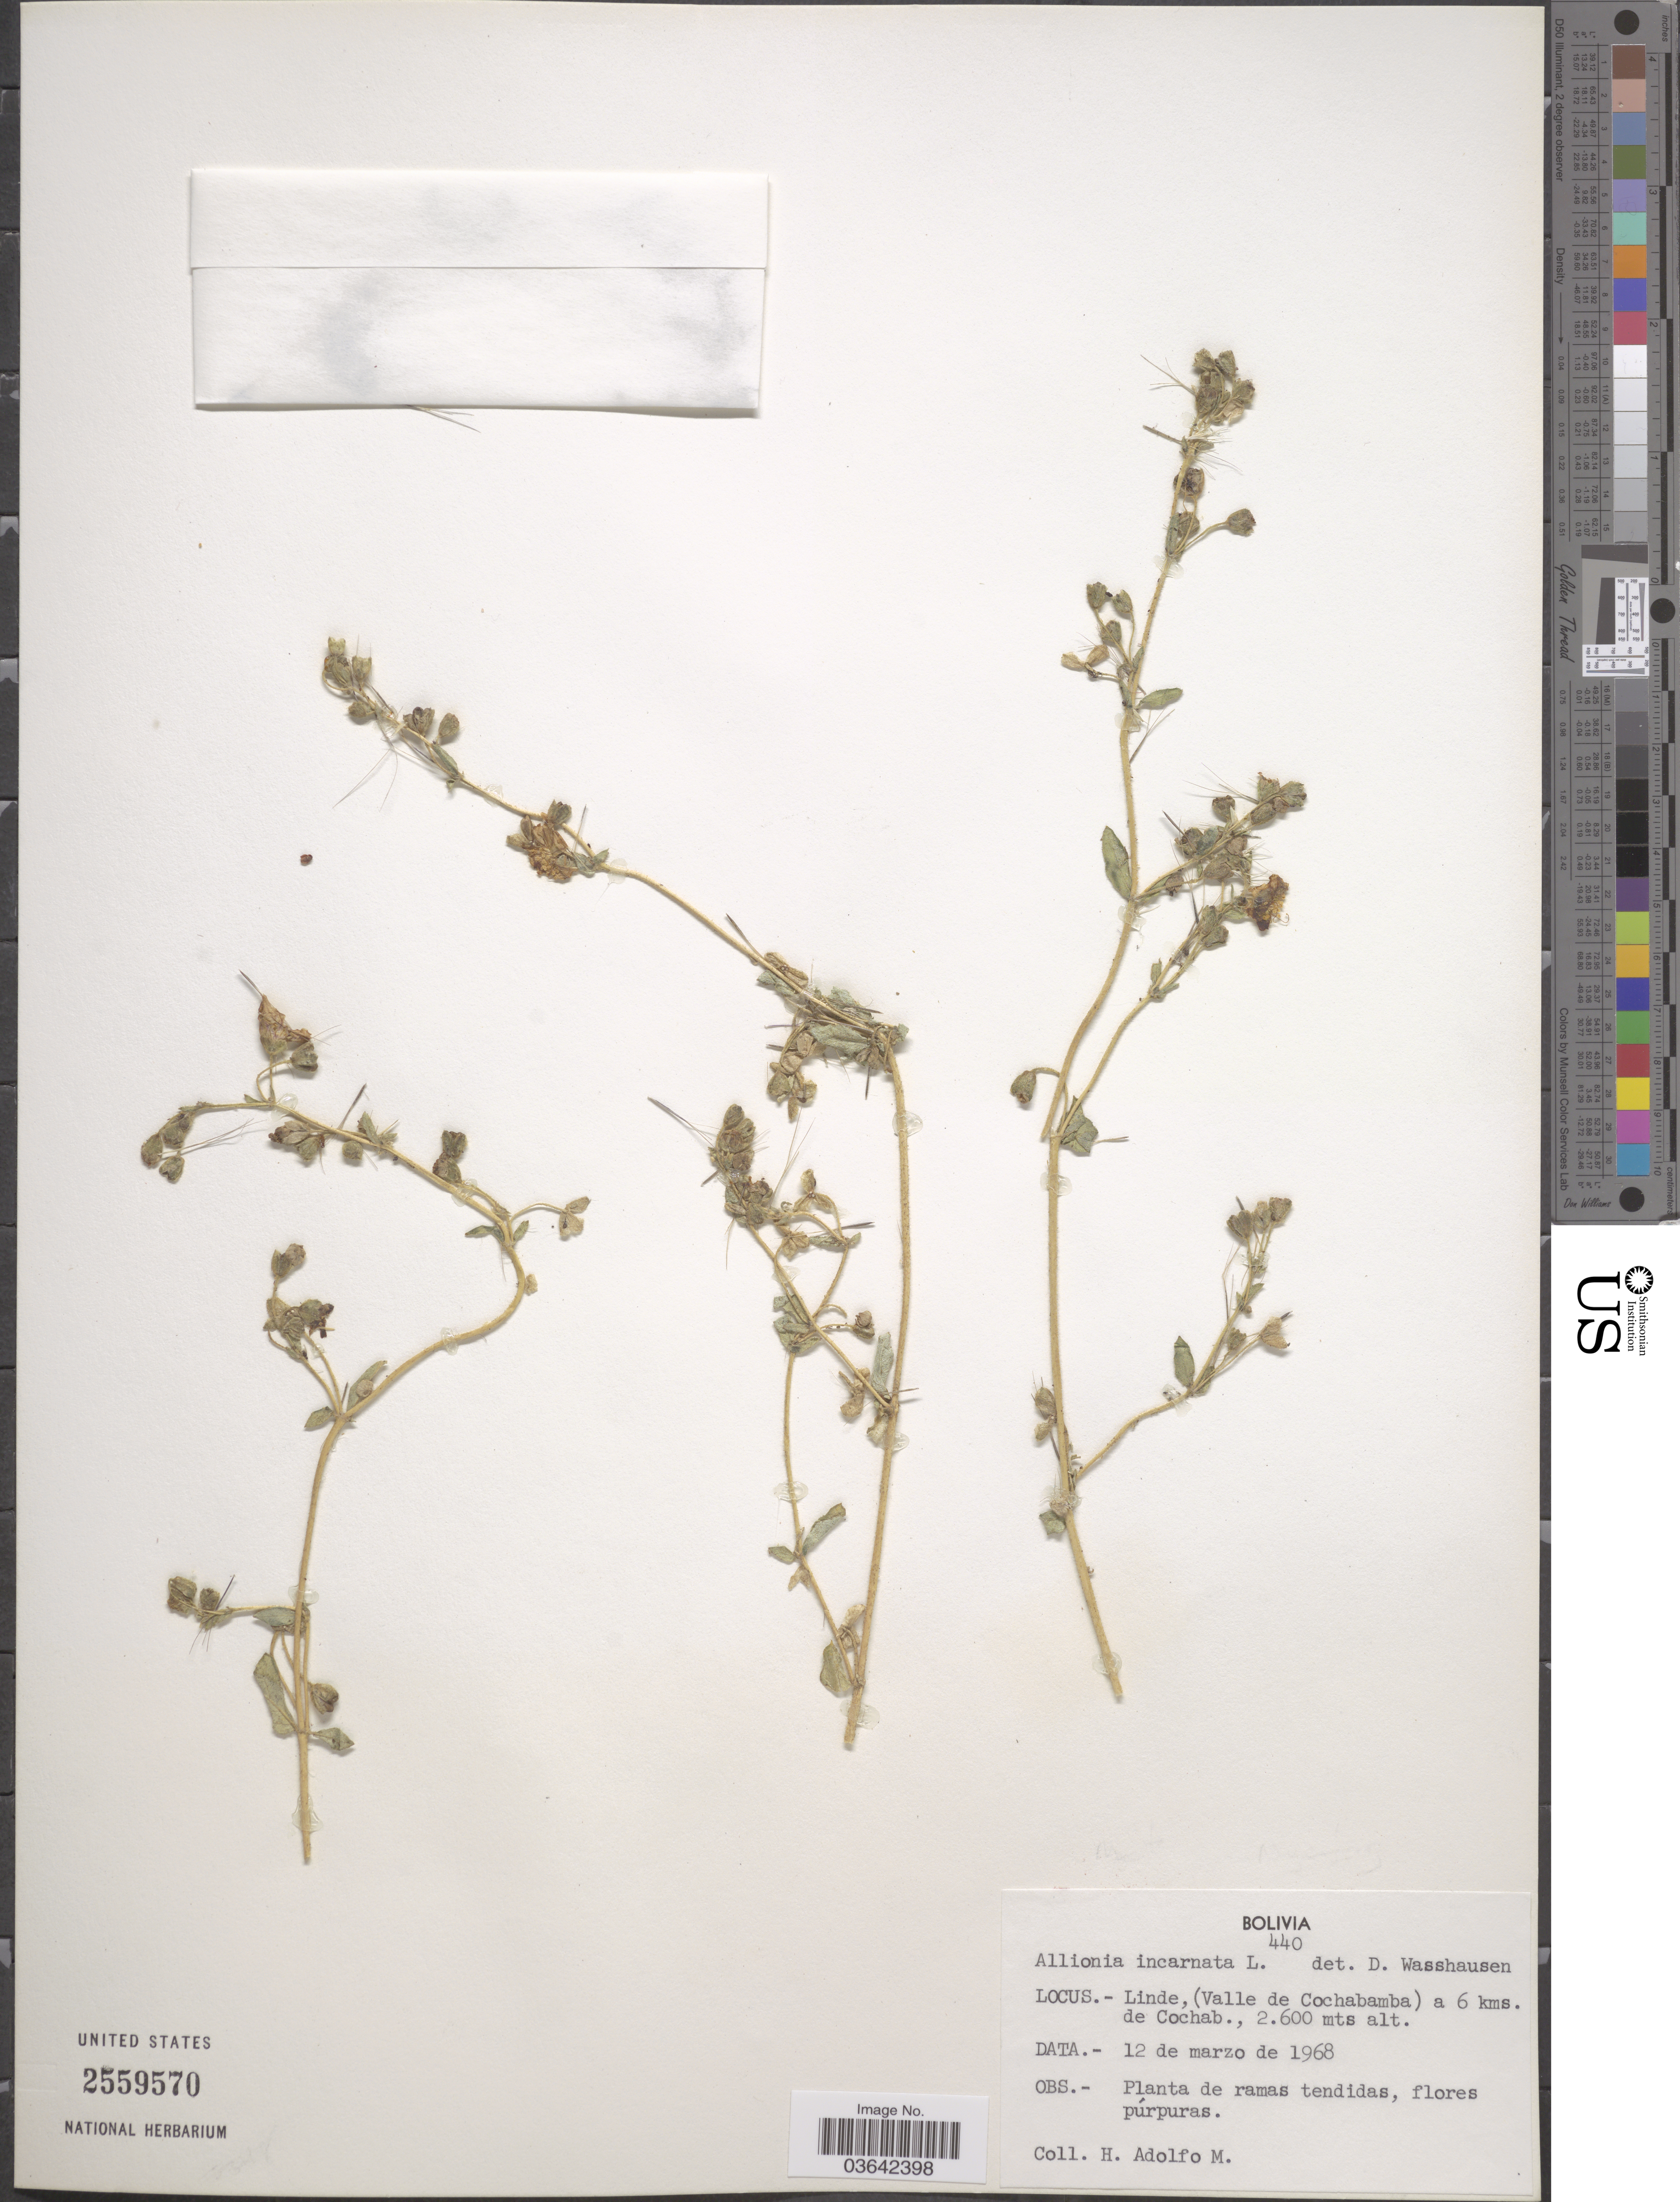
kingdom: Plantae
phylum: Tracheophyta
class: Magnoliopsida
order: Caryophyllales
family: Nyctaginaceae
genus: Allionia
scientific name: Allionia incarnata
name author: L.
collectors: H. Adolfo M.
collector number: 440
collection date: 1968-03-12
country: Bolivia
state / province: Cochabamba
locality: Linde, (Valle de Cochabamba) a 6 kms. de Cochab.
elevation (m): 2600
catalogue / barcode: US 2559570